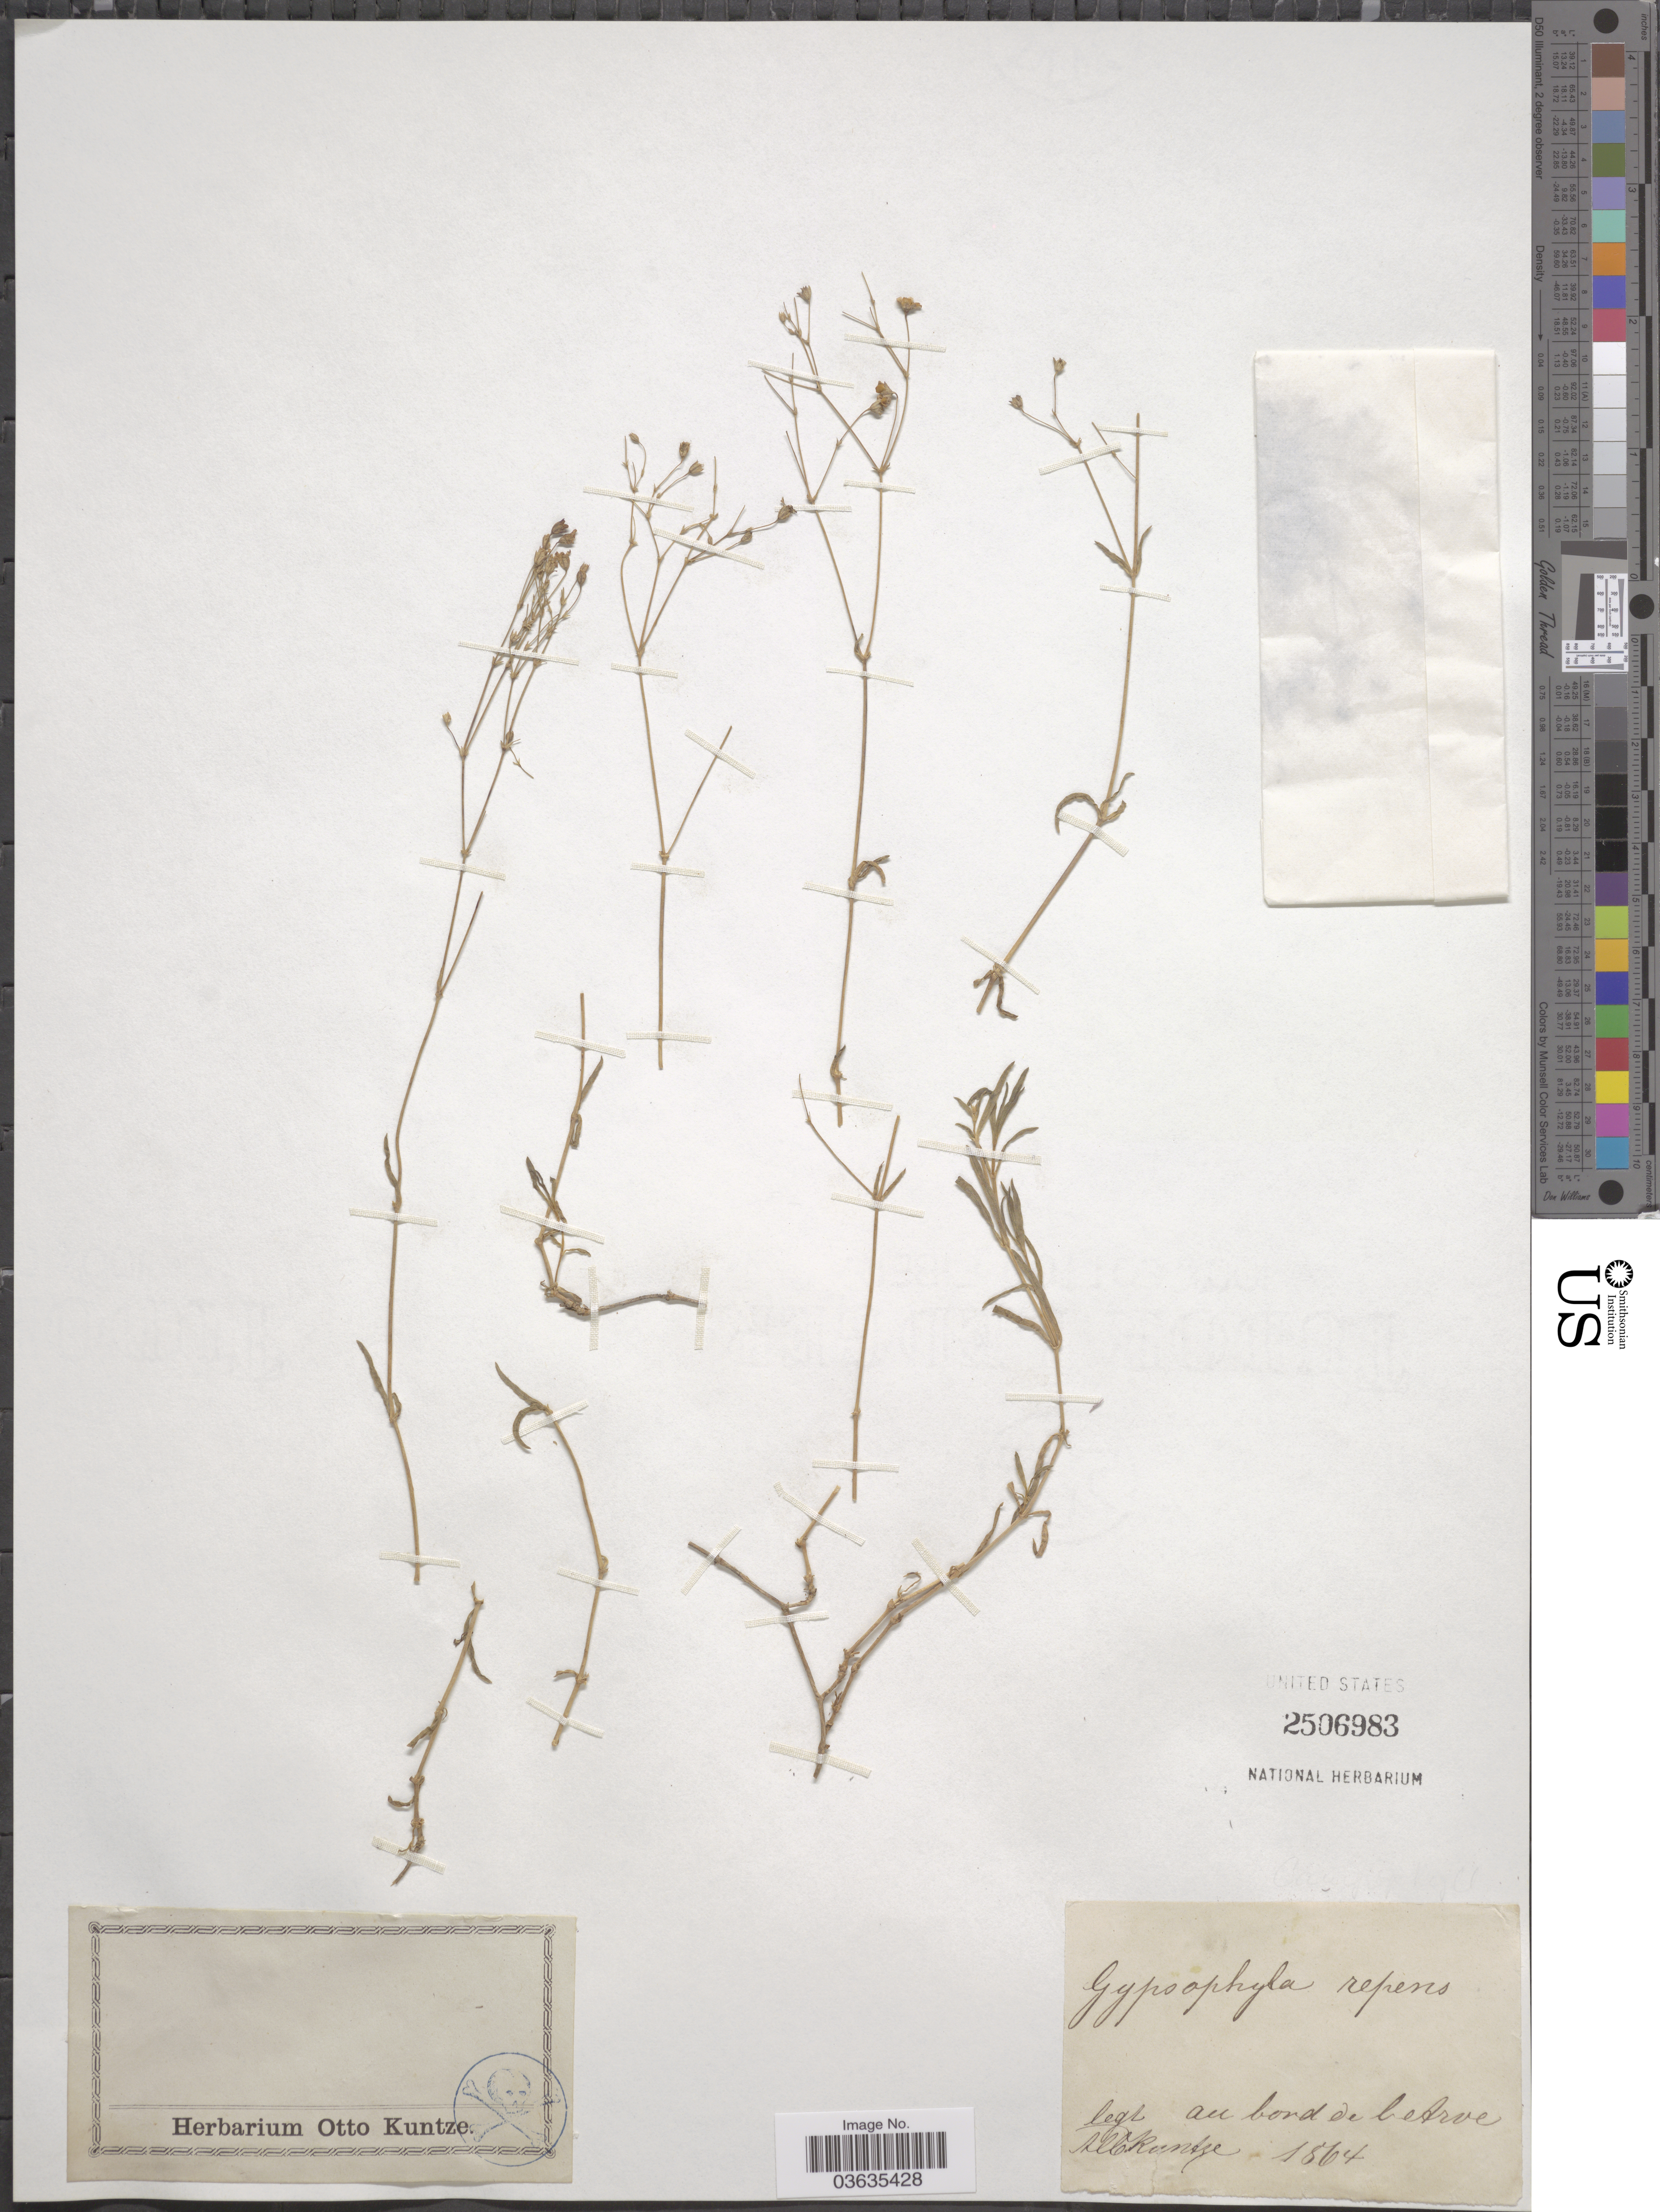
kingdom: Plantae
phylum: Tracheophyta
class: Magnoliopsida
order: Caryophyllales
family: Caryophyllaceae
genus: Gypsophila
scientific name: Gypsophila repens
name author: L.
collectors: Kuntze, --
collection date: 1864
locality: Au bord de le [interpreted] Arve.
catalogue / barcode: US 2506983